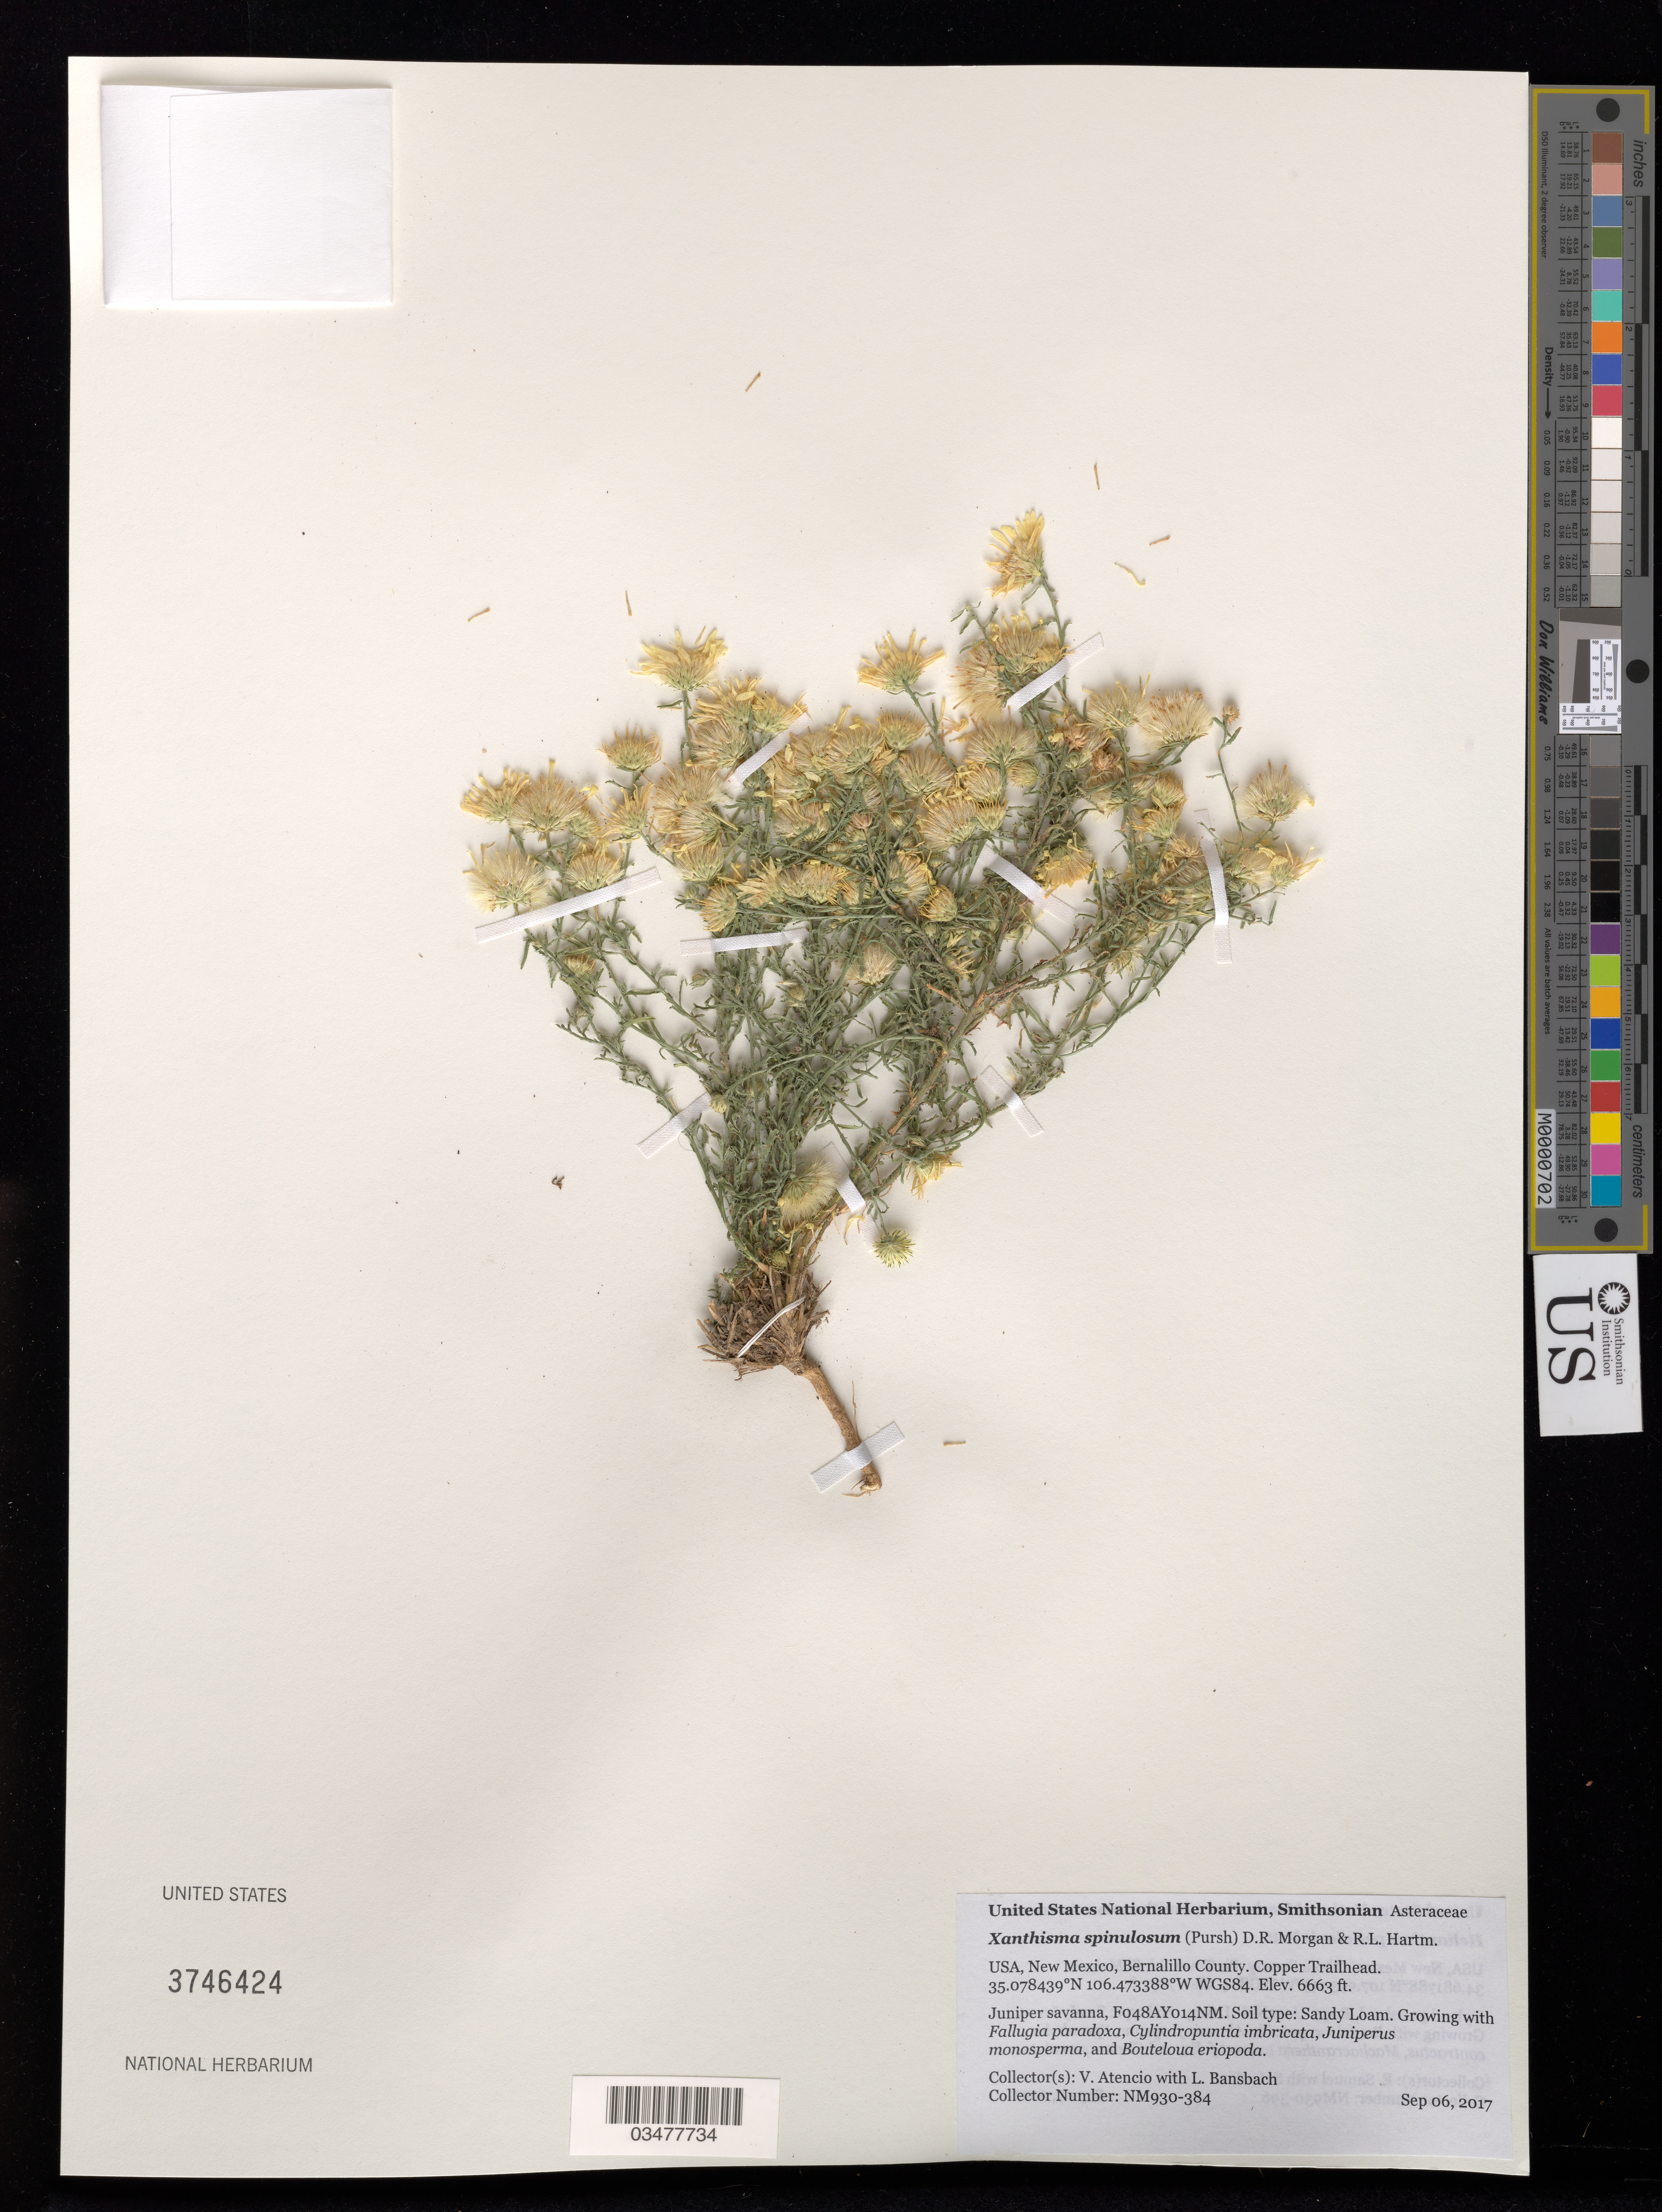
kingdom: Plantae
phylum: Tracheophyta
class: Magnoliopsida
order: Asterales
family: Asteraceae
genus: Xanthisma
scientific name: Xanthisma spinulosum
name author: (Pursh) D. R. Morgan & R.L. Hartm.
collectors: V. Atencio & L. Bansbach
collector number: NM930-384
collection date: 2017-09-06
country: United States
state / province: New Mexico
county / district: Bernalillo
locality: USFS, USFS, Copper Trailhead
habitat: F048AY014NM. Sandy Loam. Juniper savanna. With Fallugia paradoxa, Juniperus monosperma, etc.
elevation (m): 2031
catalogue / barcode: US 3746424